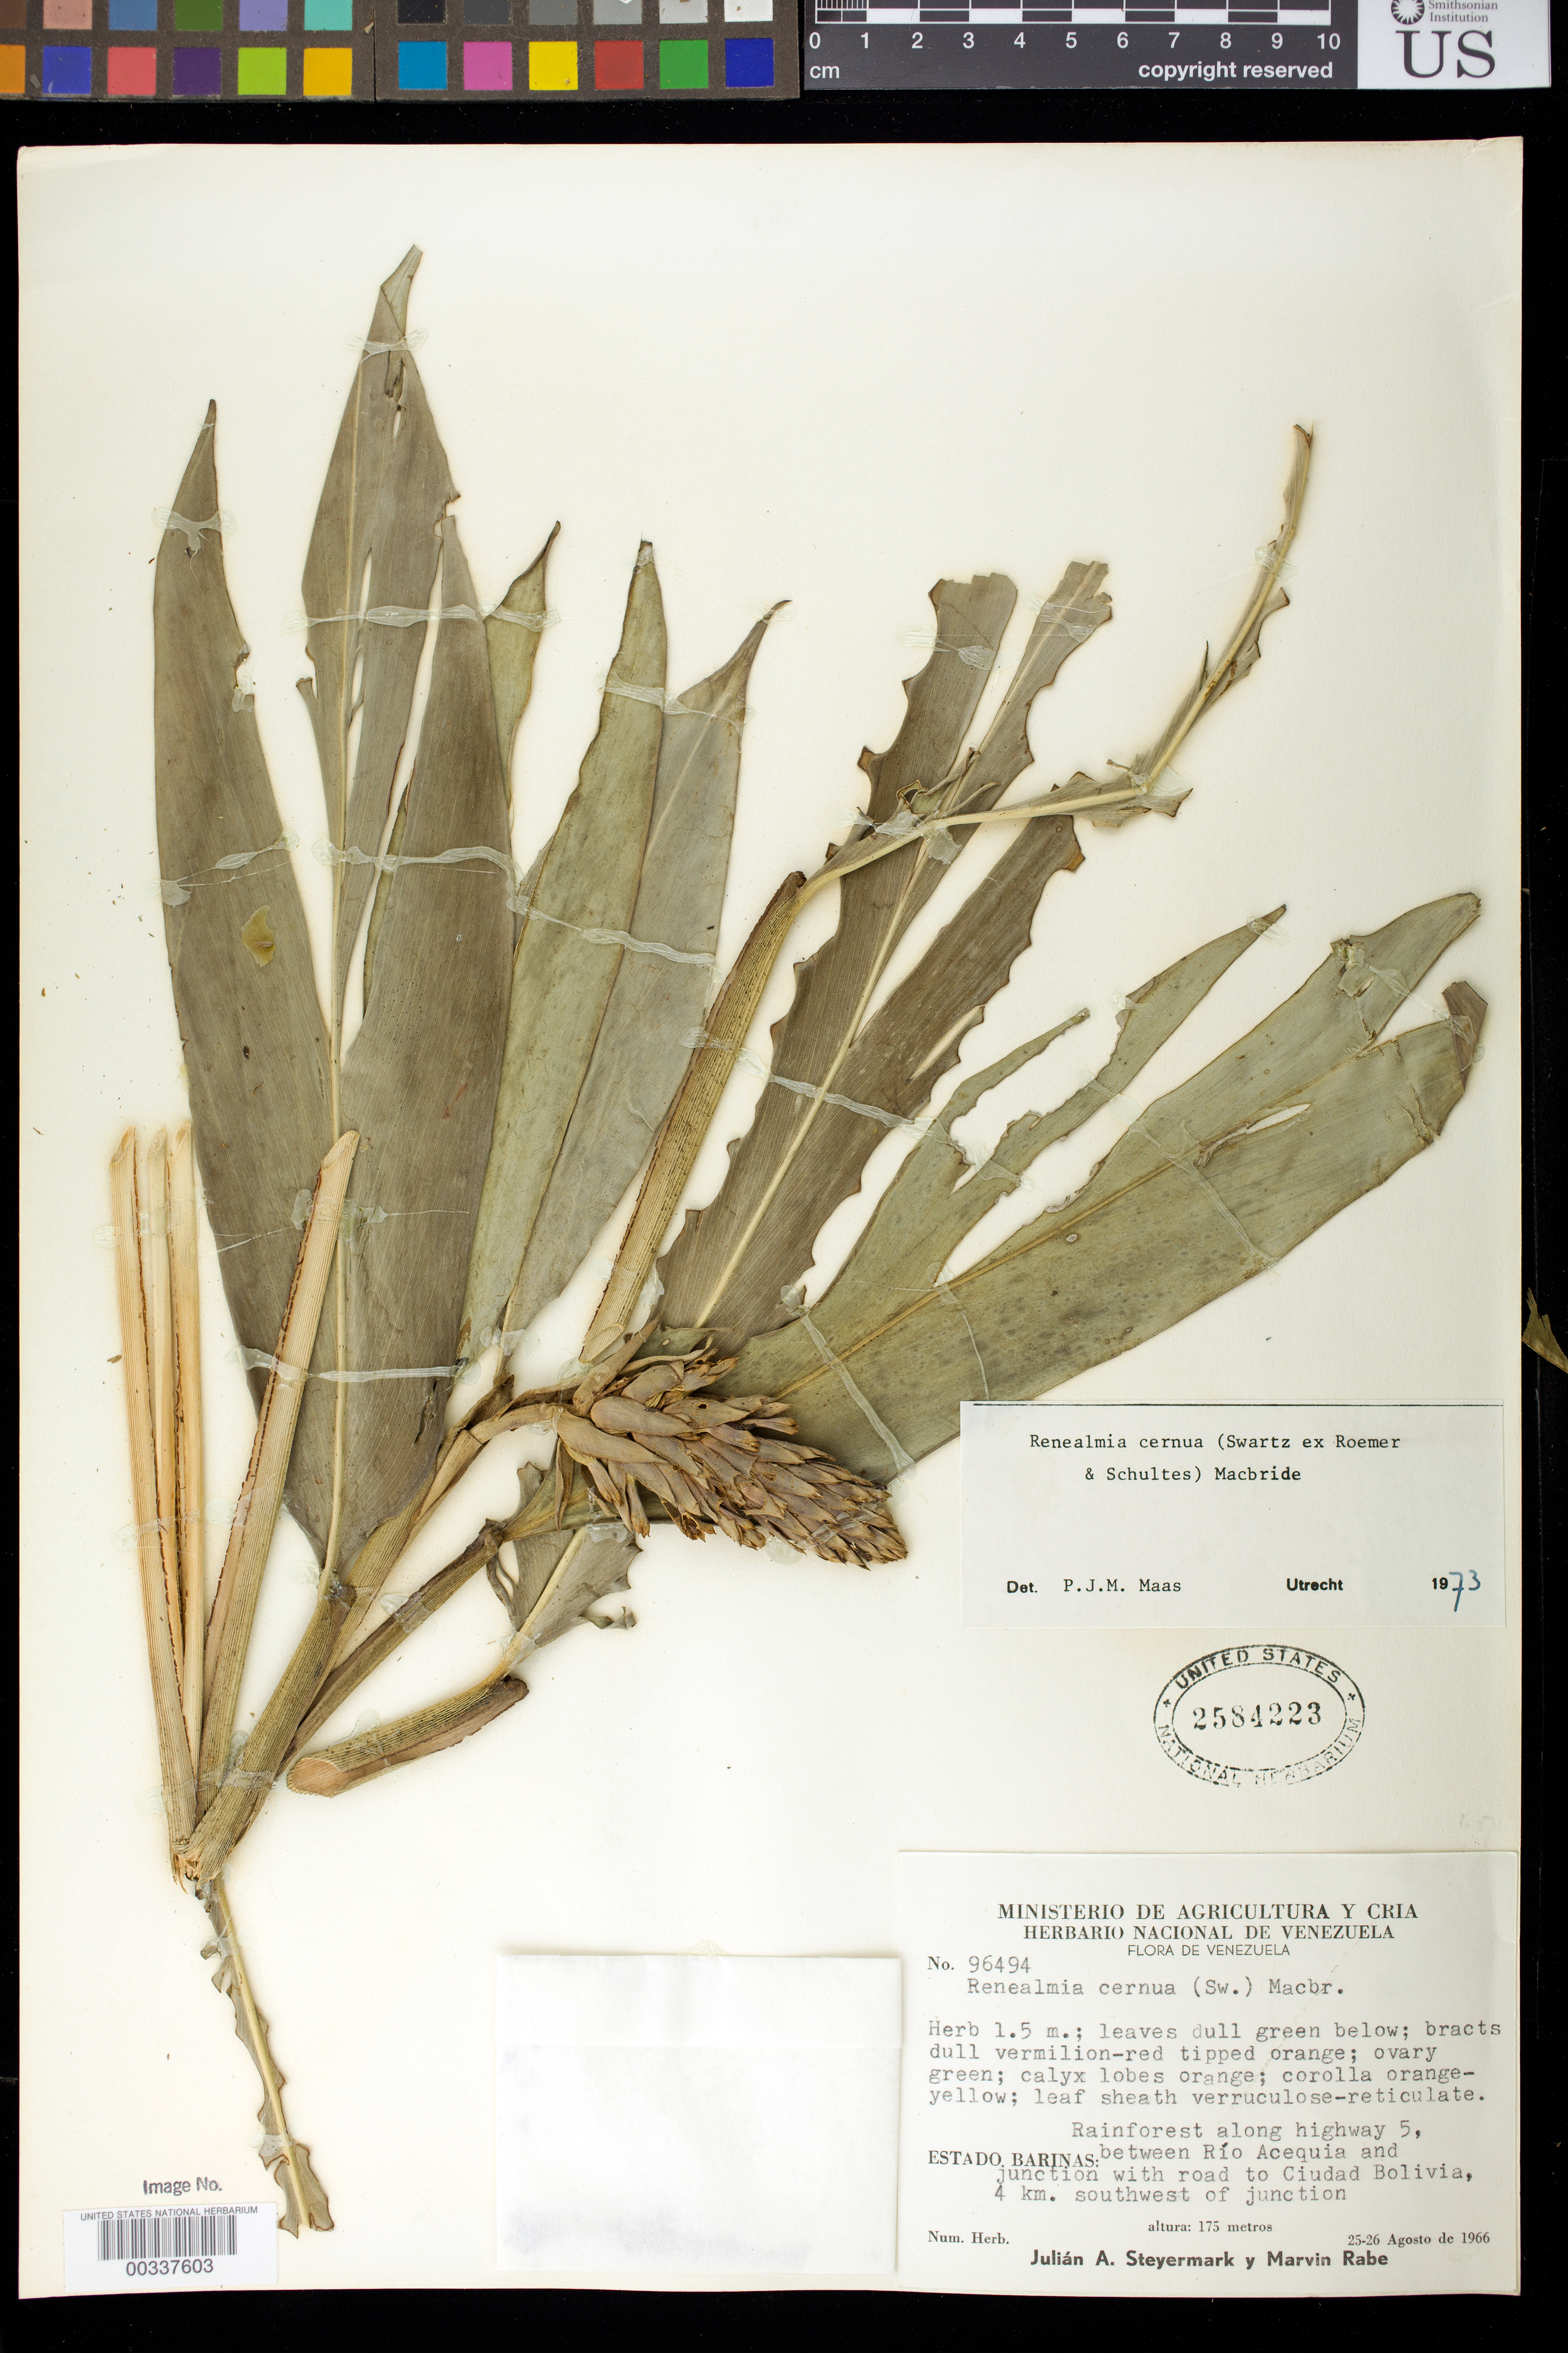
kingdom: Plantae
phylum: Tracheophyta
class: Liliopsida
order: Zingiberales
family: Zingiberaceae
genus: Renealmia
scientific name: Renealmia cernua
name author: (Sw. ex Roem. & Schult.) J.F. Macbr.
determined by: Maas, Paul J. M.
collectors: J. Steyermark & M. Rabe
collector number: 96494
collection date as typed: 25 Aug 1966 to 26 Aug 1966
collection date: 1966-08-25/1966-08-26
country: Venezuela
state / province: Barinas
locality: Rainforest along highway 5, between rio acequia and junction with road to ciudad bolivia, 4 km sw of junction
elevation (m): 175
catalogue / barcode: US 2584223